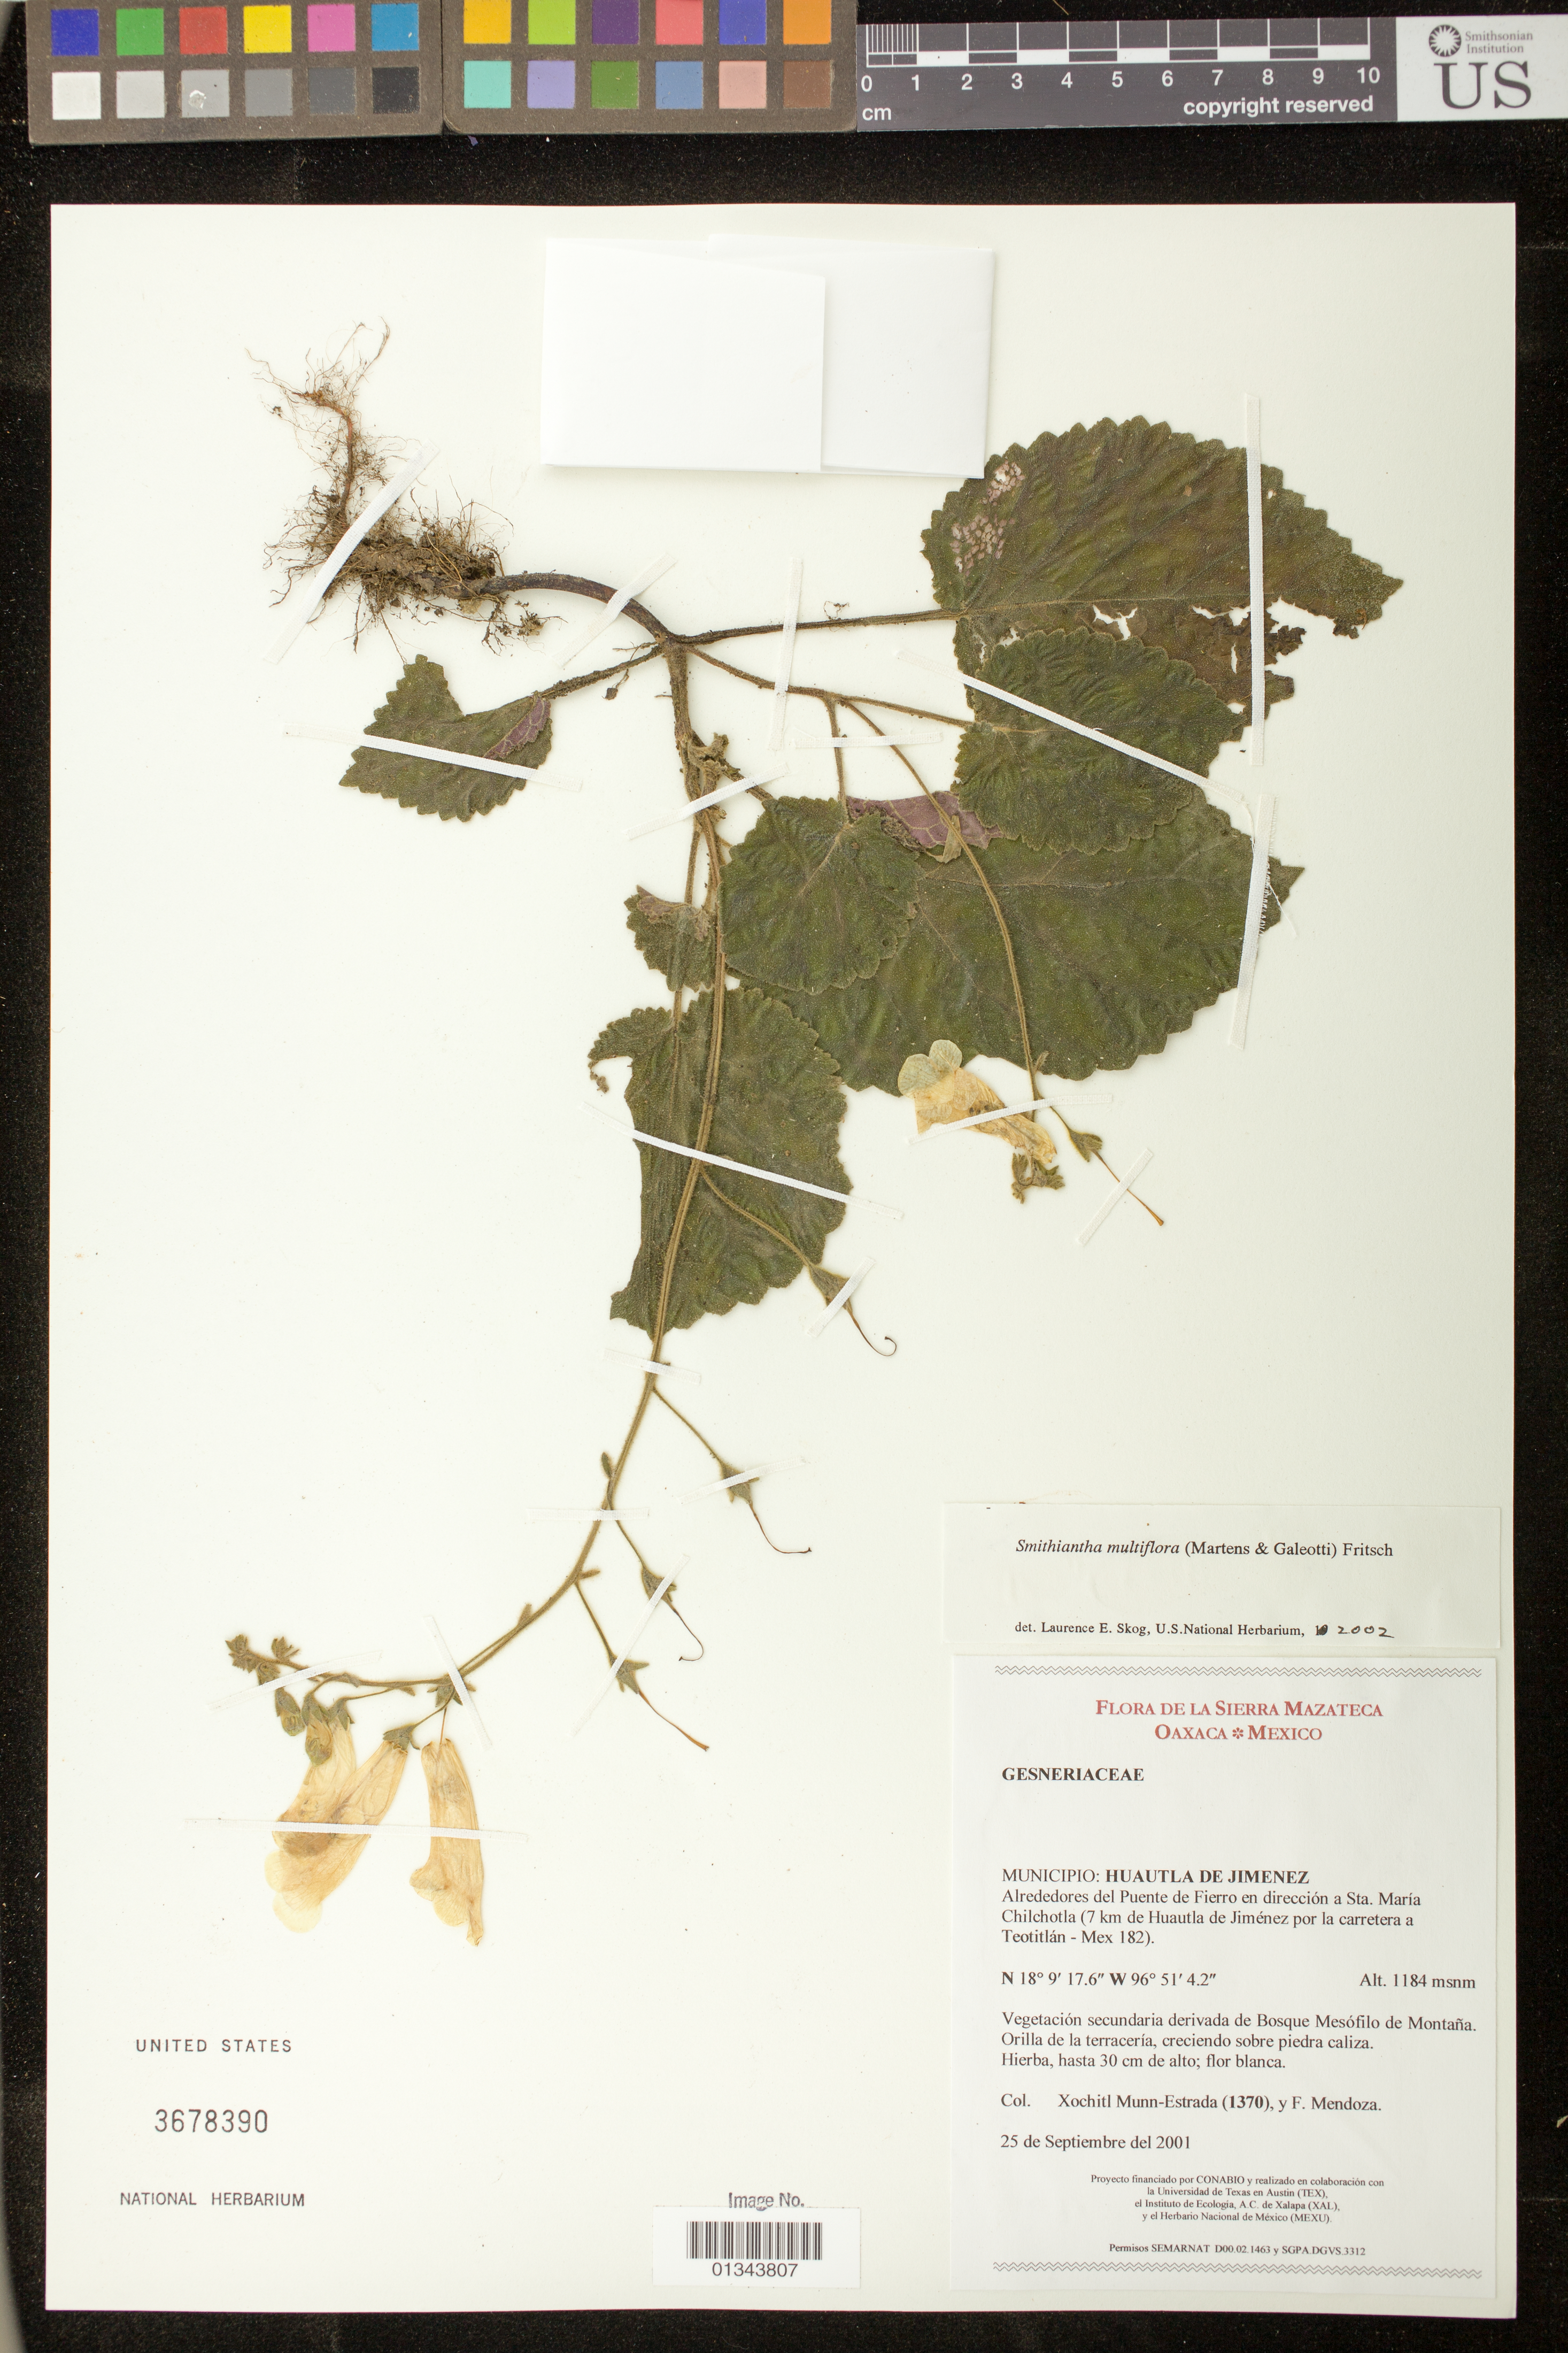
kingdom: Plantae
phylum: Tracheophyta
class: Magnoliopsida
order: Lamiales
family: Gesneriaceae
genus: Smithiantha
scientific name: Smithiantha multiflora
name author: (M. Martens & Galeotti) Fritsch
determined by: Skog, Laurence E.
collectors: X. Munn-Estrada & F. Mendoza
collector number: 1370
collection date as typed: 25 de Septiembre del 2001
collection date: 2001-09-25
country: Mexico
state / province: Oaxaca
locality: Huautla de Jimenez, Alrededores del Puente de Fierro en direccion a Sta. Maria Chilchotla (7 km de Huautla de Jimenez por la carretera a Teotitlan - Mex 182).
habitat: Vegetacion secundaria derivada de Bosque Mesofilo de Montana. Orilla de la terraceria, creciendo sobre piedra caliza.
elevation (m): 1184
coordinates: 18 09 17.6 N, 96 51 4.2 W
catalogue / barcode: US 3678390